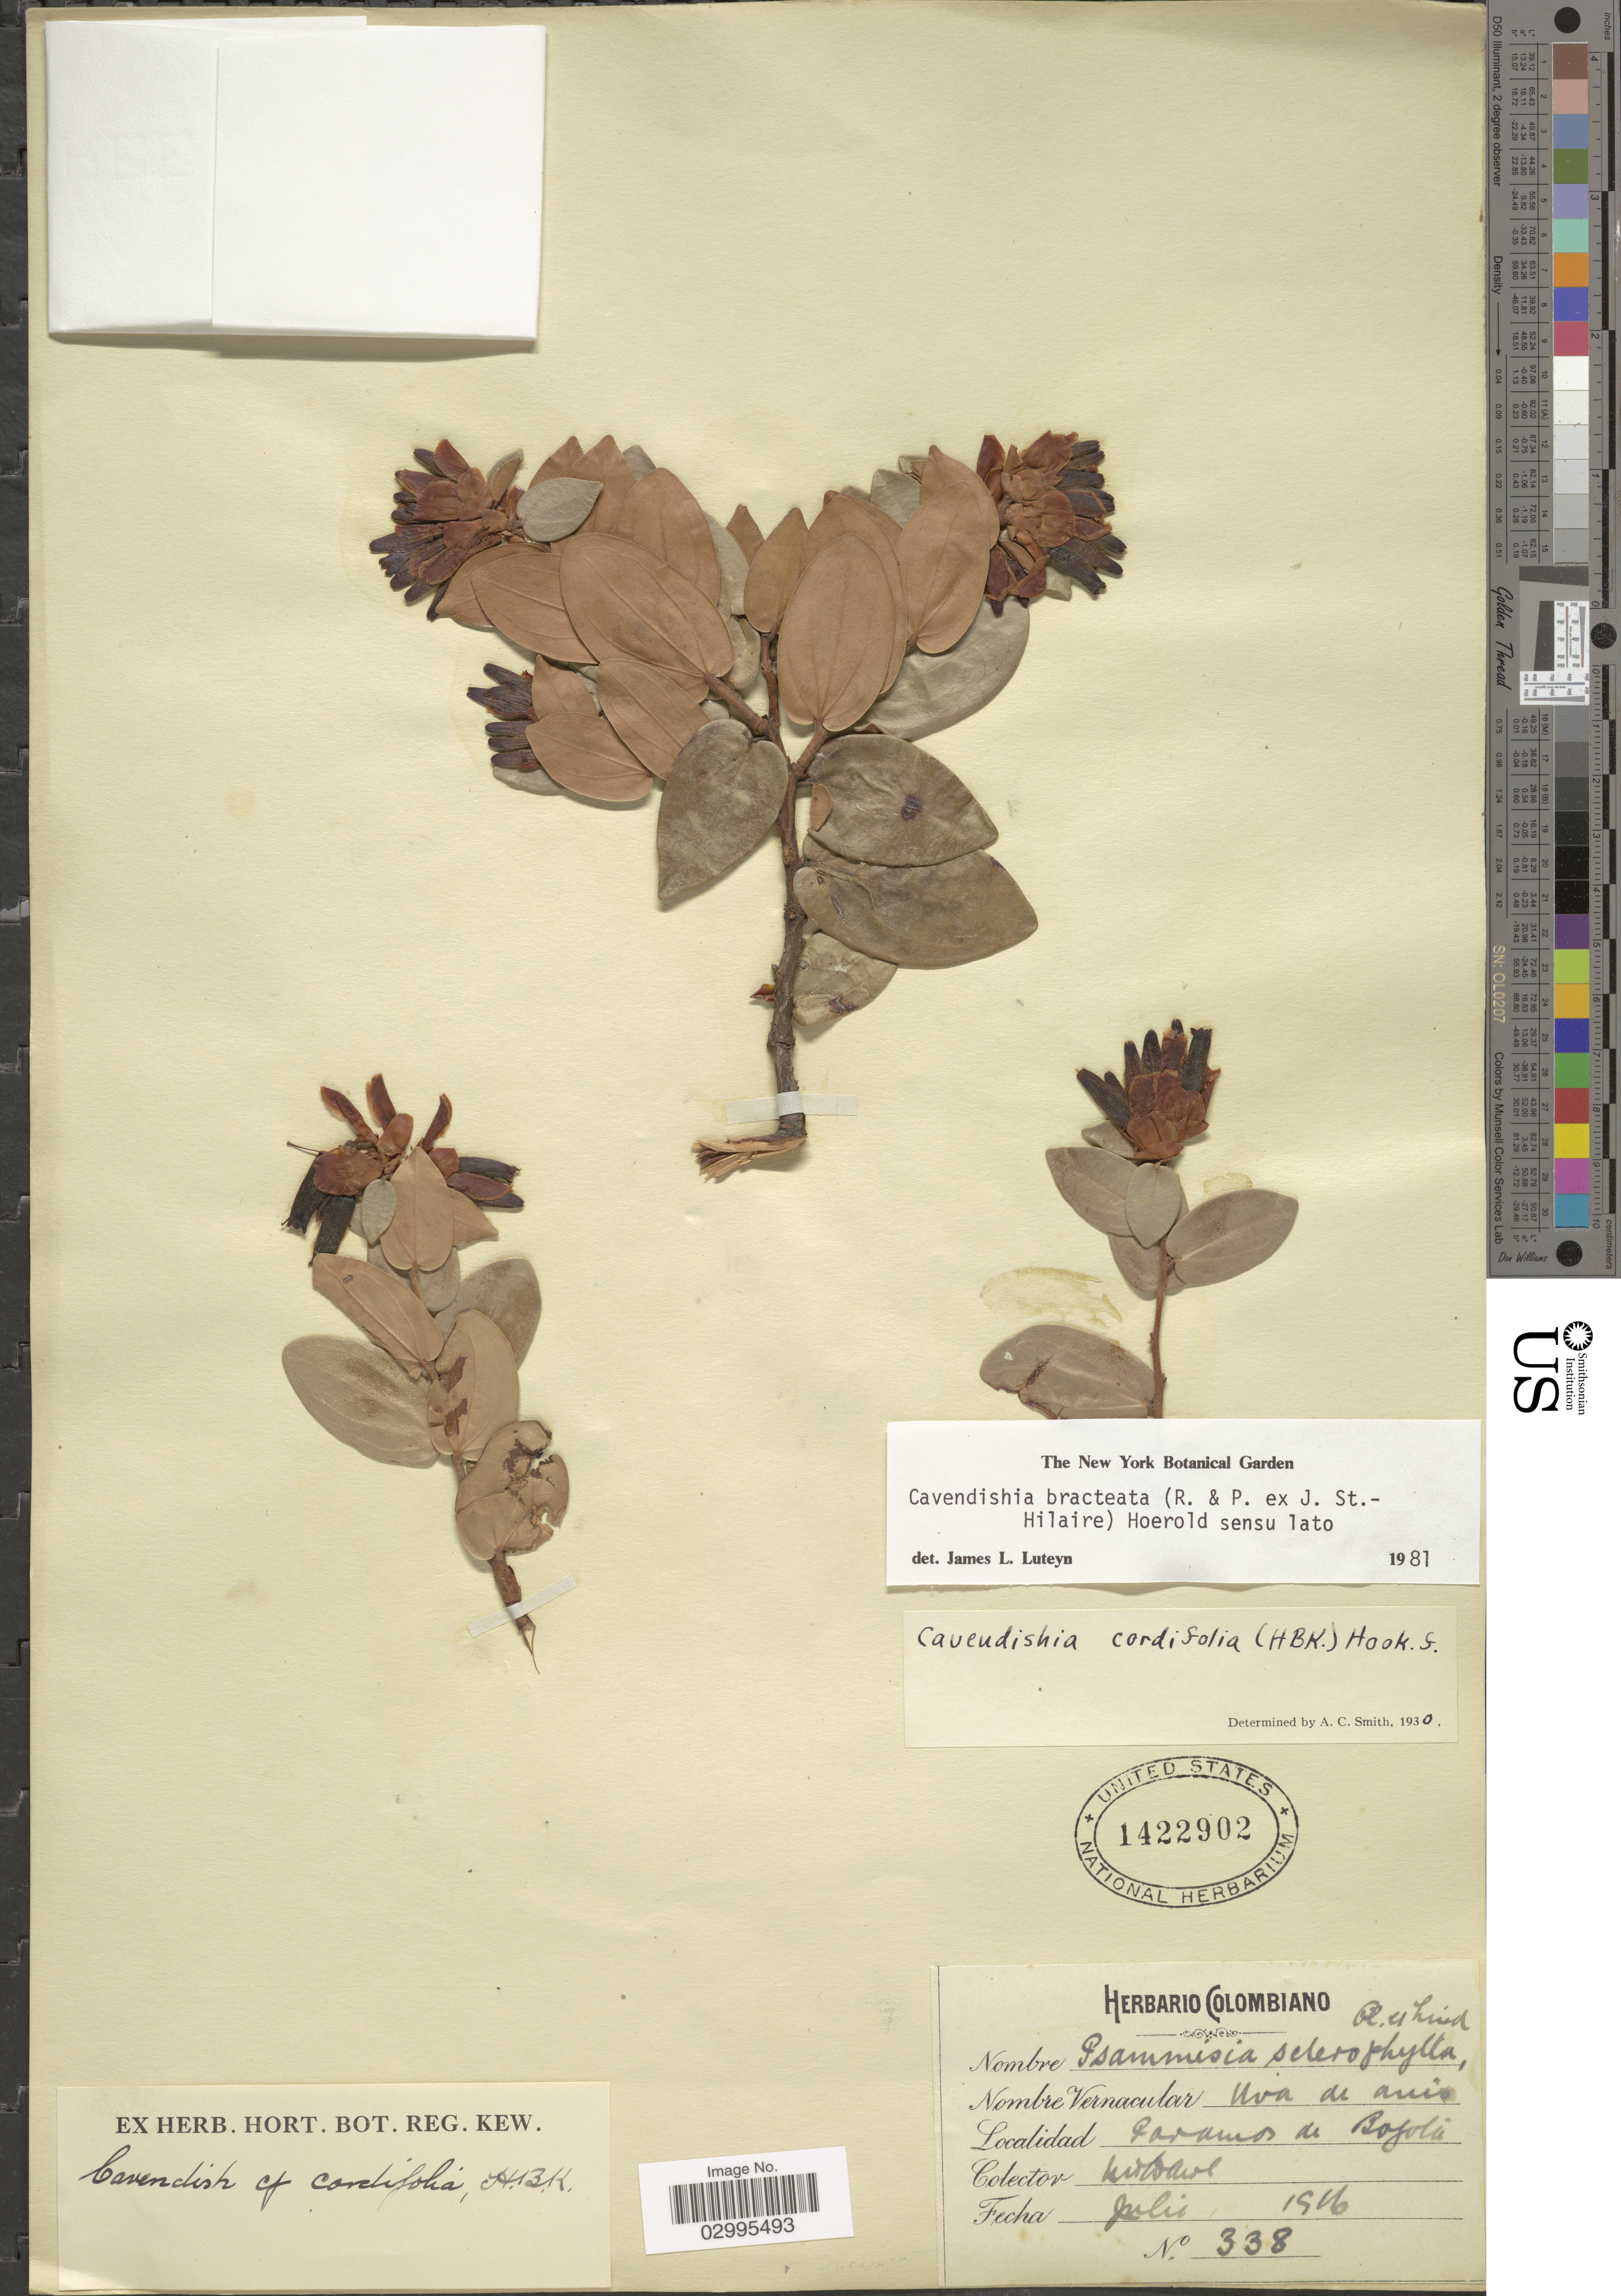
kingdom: Plantae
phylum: Tracheophyta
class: Magnoliopsida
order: Ericales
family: Ericaceae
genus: Cavendishia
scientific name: Cavendishia bracteata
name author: (Ruiz & Pav. ex J. St.-Hil.) Hoerold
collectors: M. T. Dawe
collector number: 338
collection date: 1916-07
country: Colombia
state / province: Bogota D.C.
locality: Paramos de Bogotá.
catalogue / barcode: US 1422902